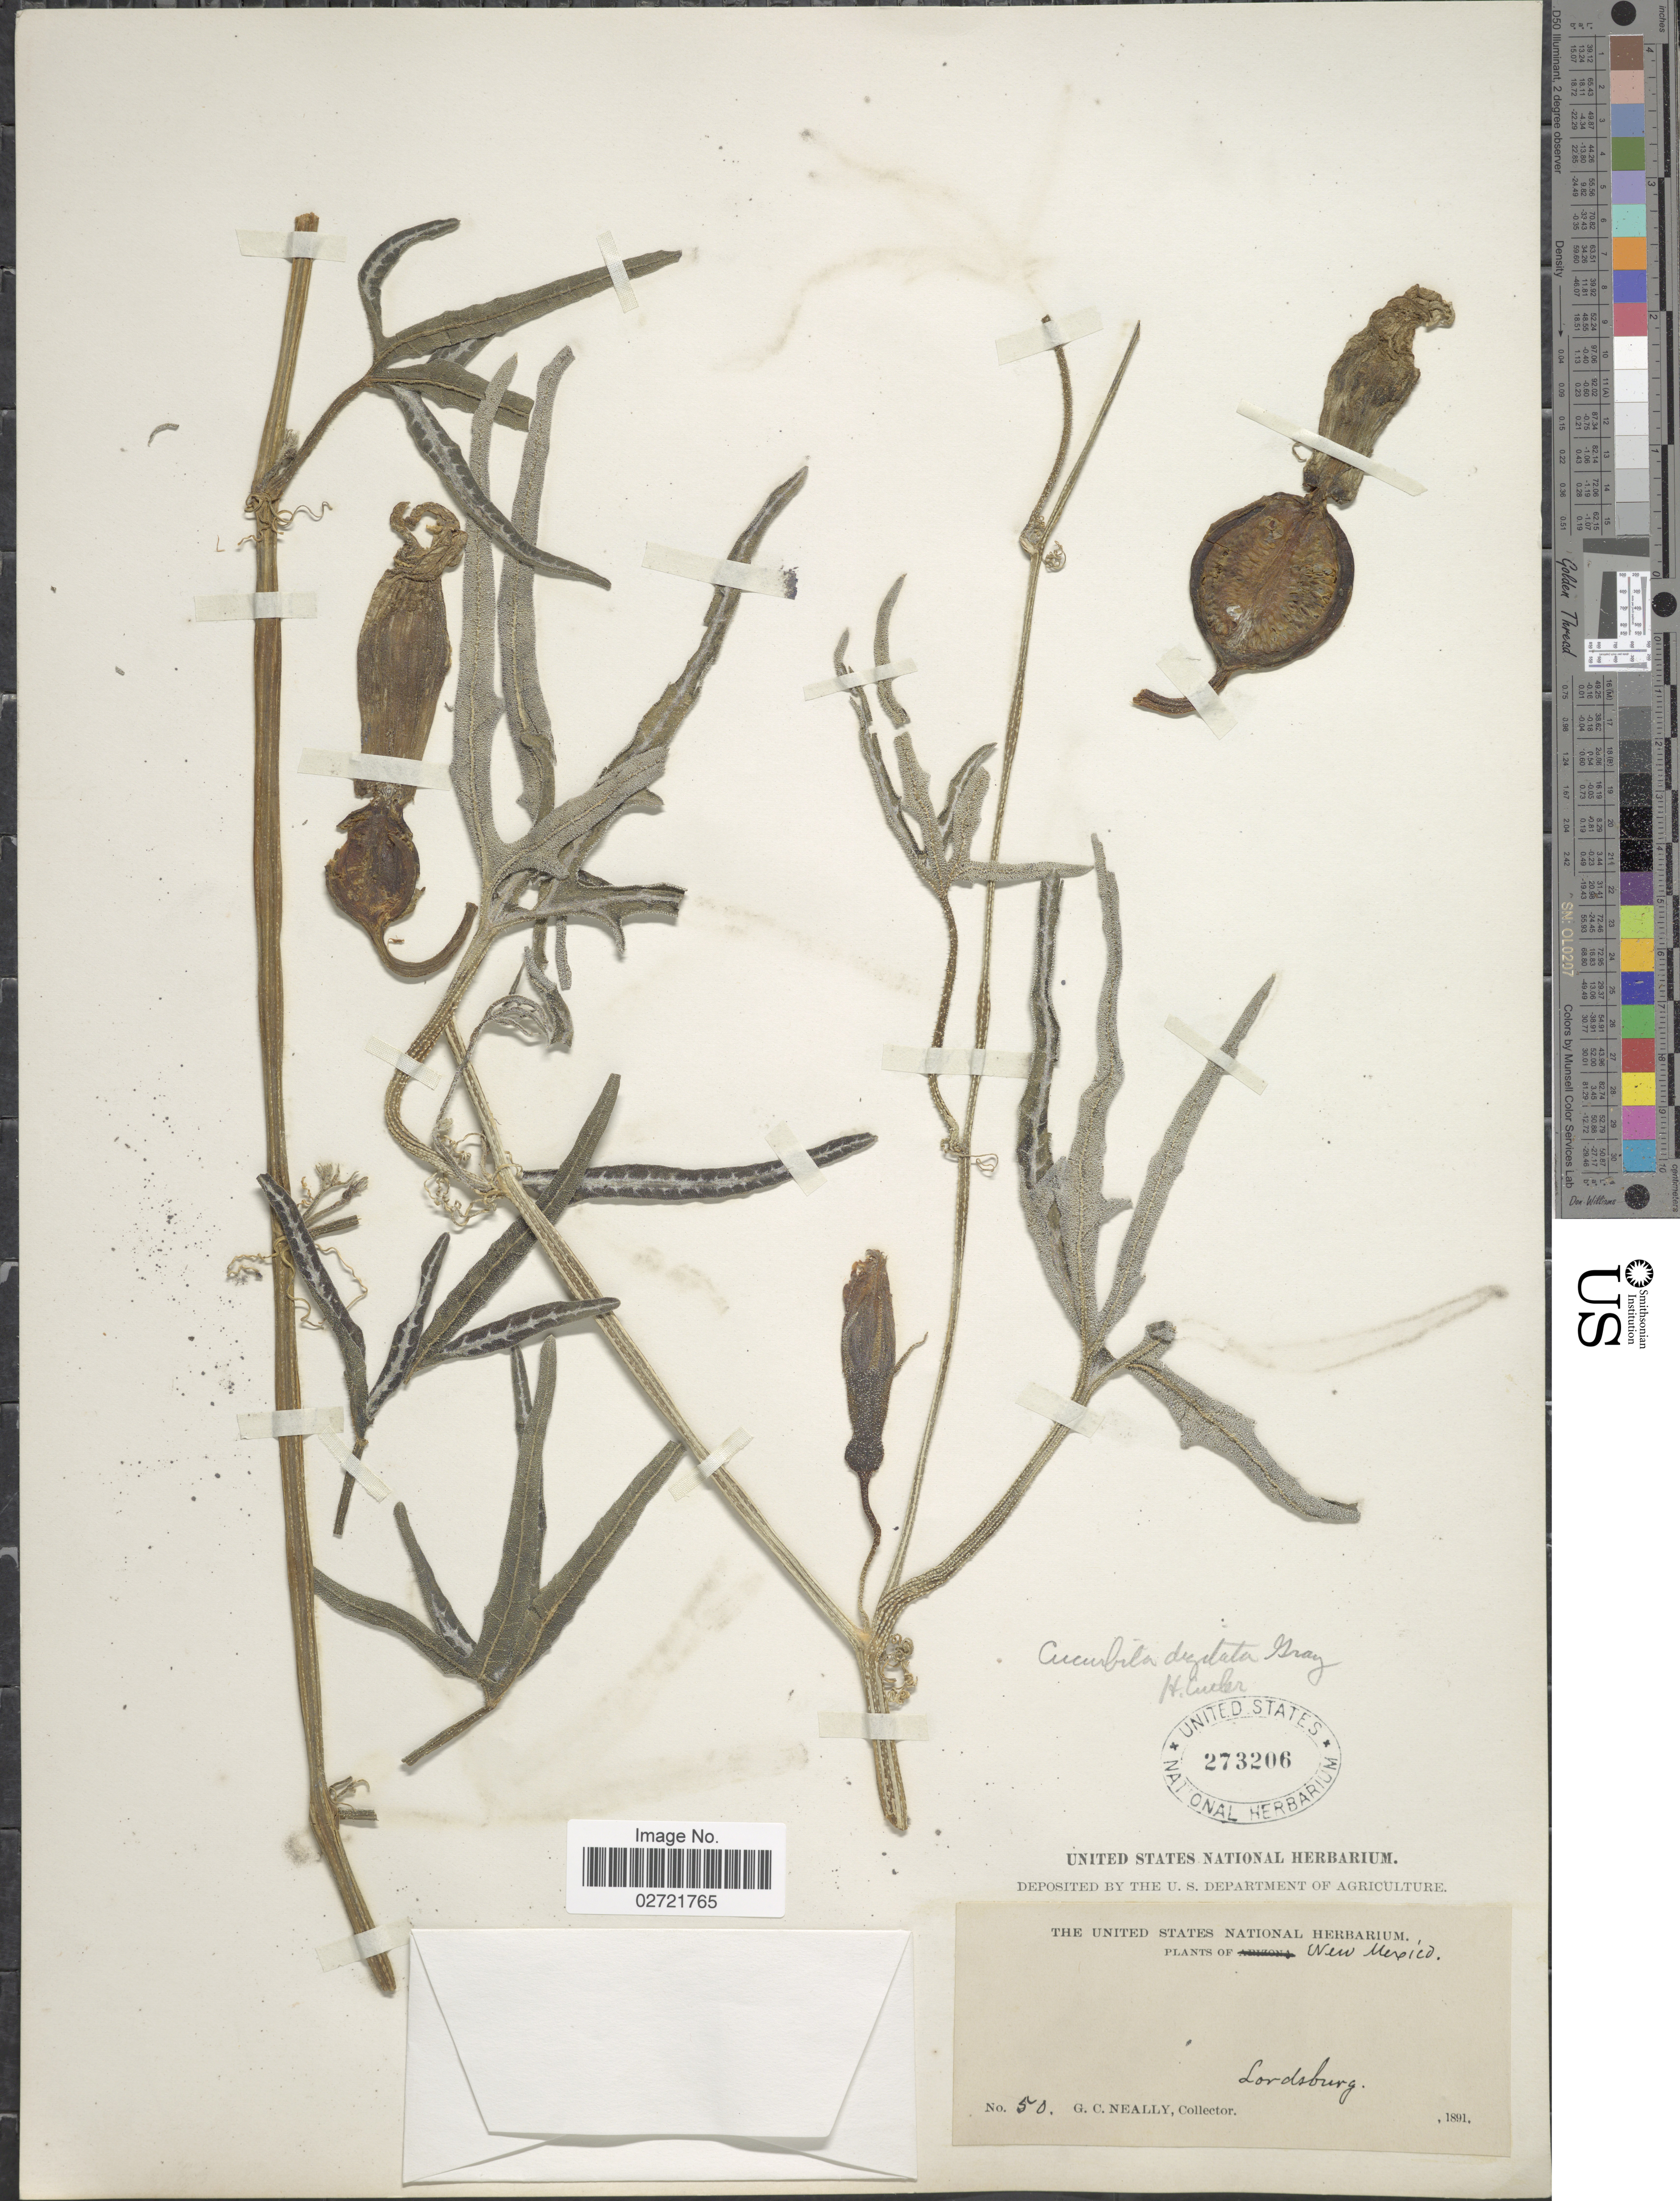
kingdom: Plantae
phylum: Tracheophyta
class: Magnoliopsida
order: Cucurbitales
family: Cucurbitaceae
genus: Cucurbita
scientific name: Cucurbita digitata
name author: A. Gray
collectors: G. Neally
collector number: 50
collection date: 1891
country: United States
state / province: New Mexico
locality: Lordsburg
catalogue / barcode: US 273206